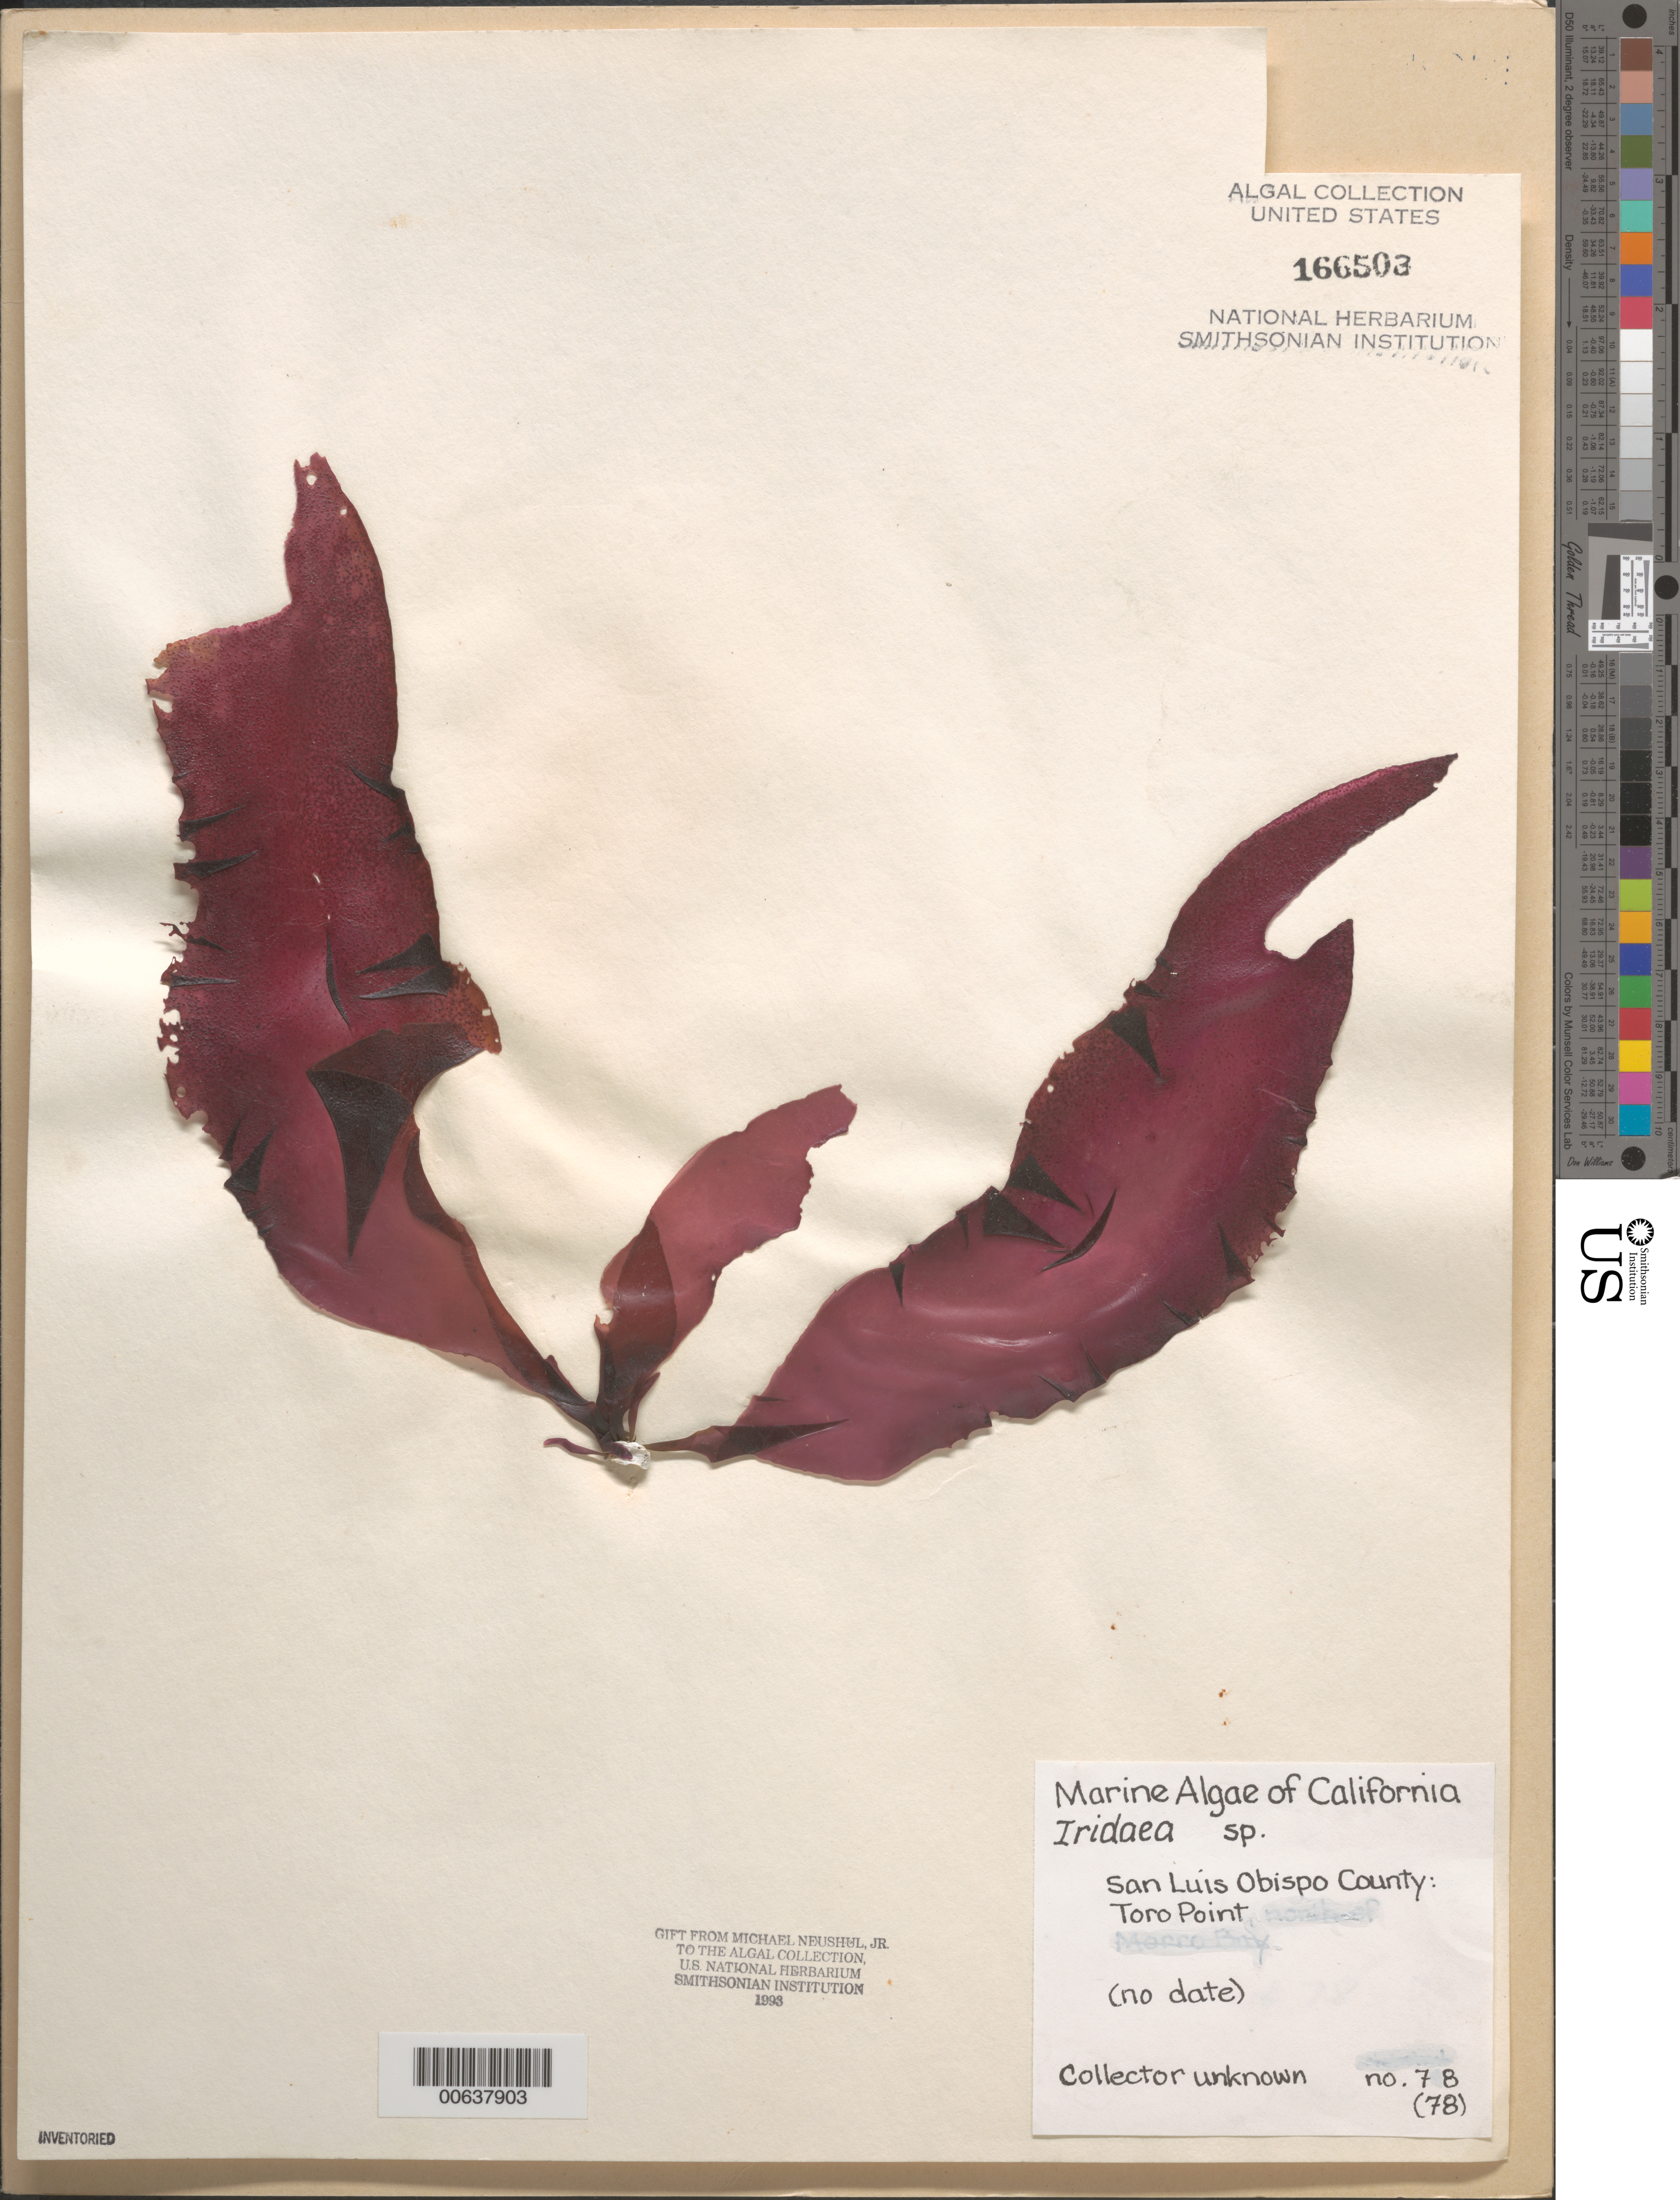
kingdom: Plantae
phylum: Rhodophyta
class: Florideophyceae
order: Gigartinales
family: Gigartinaceae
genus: Iridaea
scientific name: Iridaea sp.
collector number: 78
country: United States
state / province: California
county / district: San Luis Obispo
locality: Toro Point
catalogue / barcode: US 166503